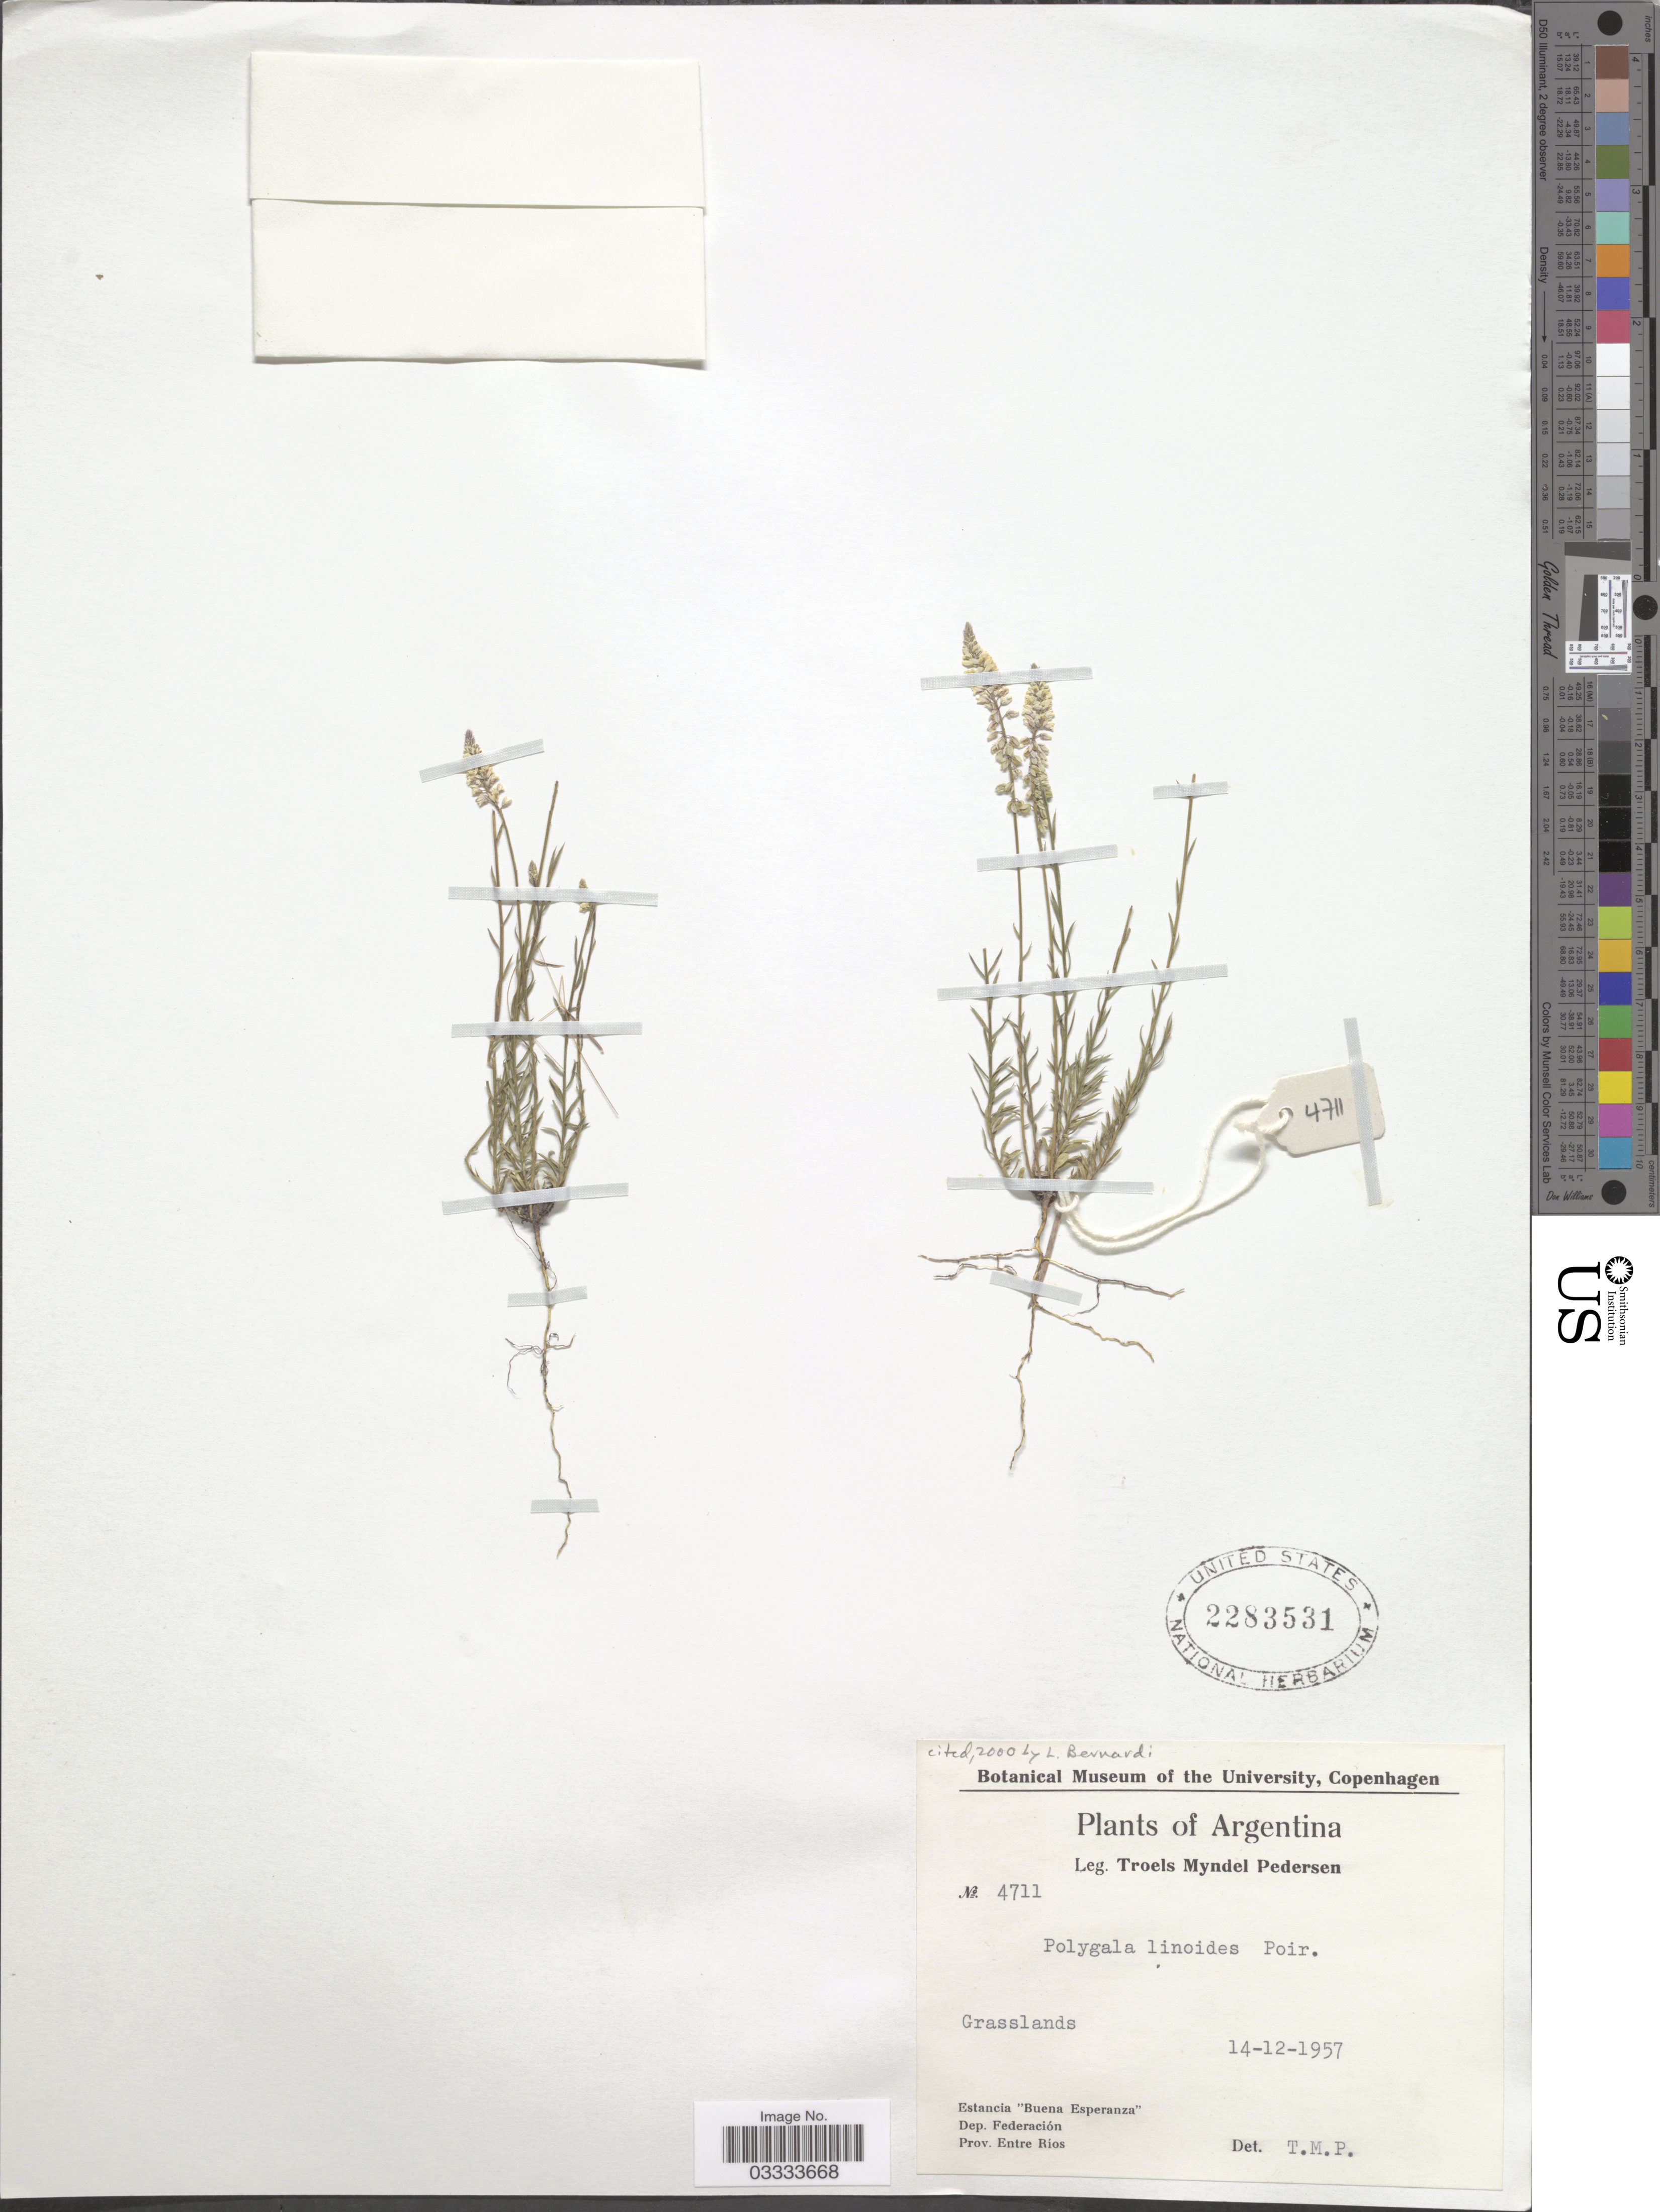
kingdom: Plantae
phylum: Tracheophyta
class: Magnoliopsida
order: Fabales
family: Polygalaceae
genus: Polygala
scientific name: Polygala linoides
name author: Poir.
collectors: T. Pederson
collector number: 4711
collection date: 1957-12-14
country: Argentina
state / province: Entre Rios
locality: Estancia "Buena Esperanza". Dep. Federación.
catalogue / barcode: US 2283531